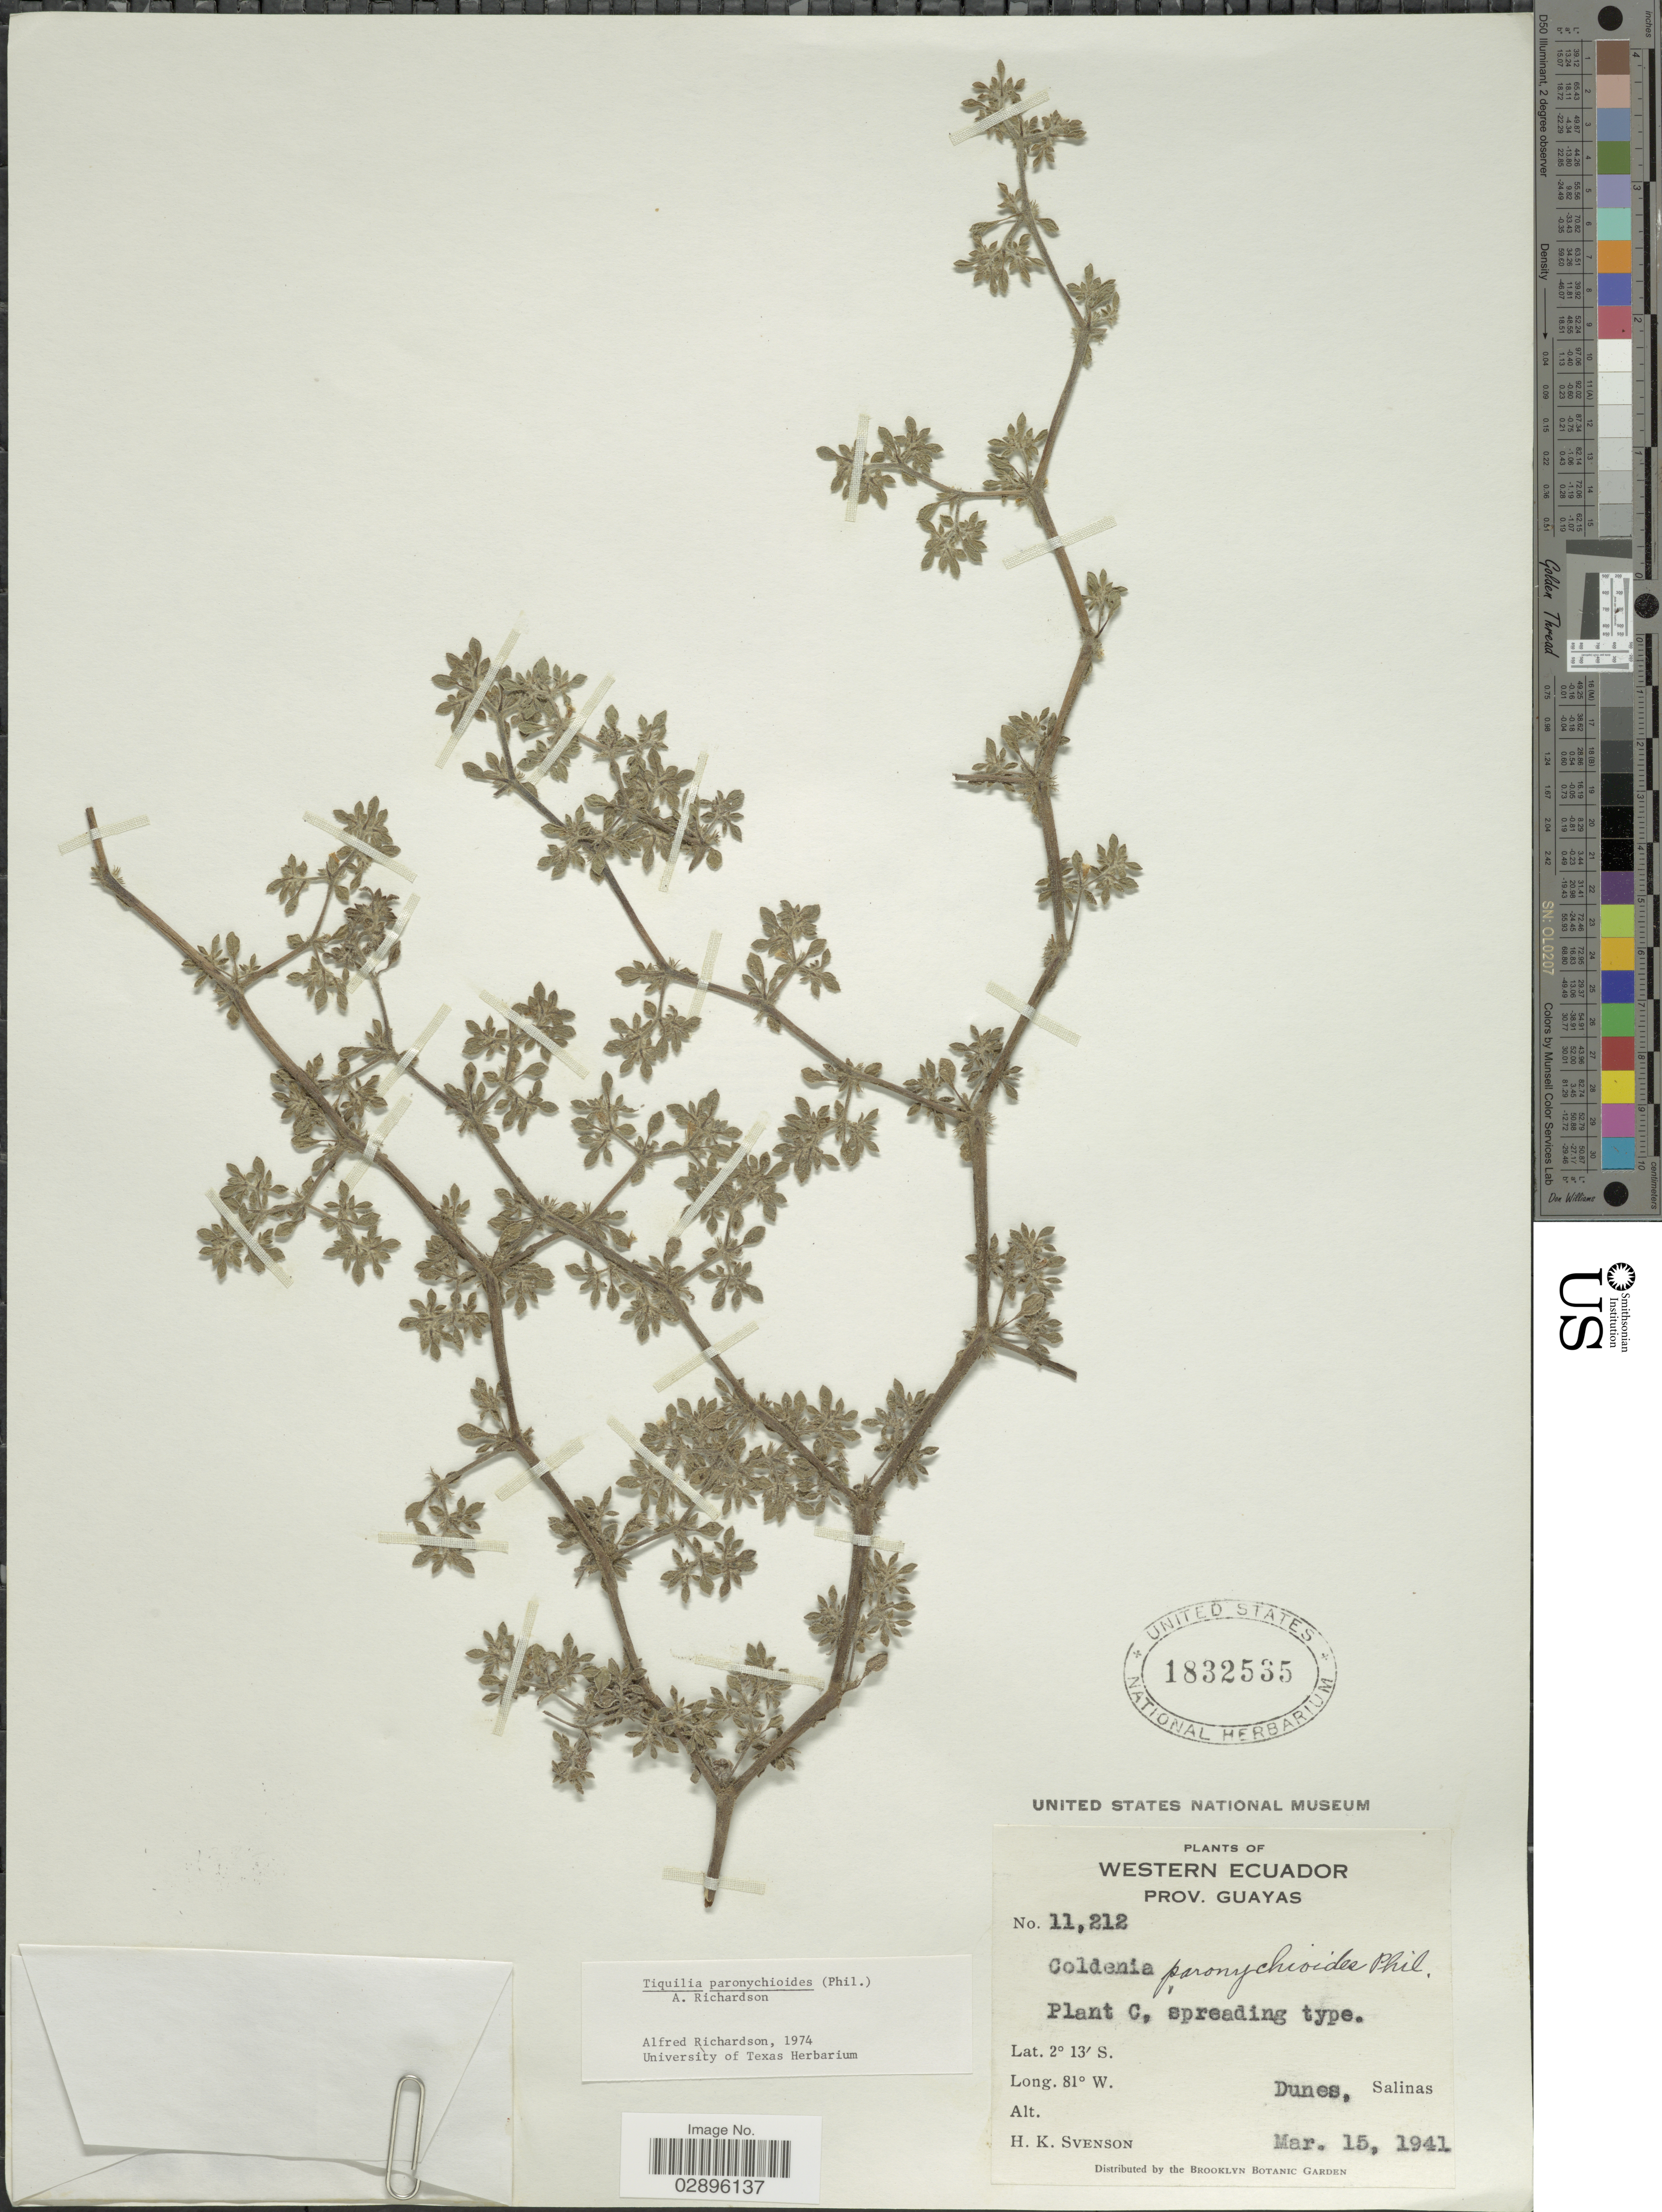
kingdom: Plantae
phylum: Tracheophyta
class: Magnoliopsida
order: Boraginales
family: Ehretiaceae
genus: Tiquilia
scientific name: Tiquilia paronychioides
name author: (Phil.) A.T. Richardson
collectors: H. K. Svenson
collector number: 11212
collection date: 1941-03-15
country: Ecuador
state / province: Guayas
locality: Western Ecuador. Dunes, Salinas.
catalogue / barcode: US 1832535